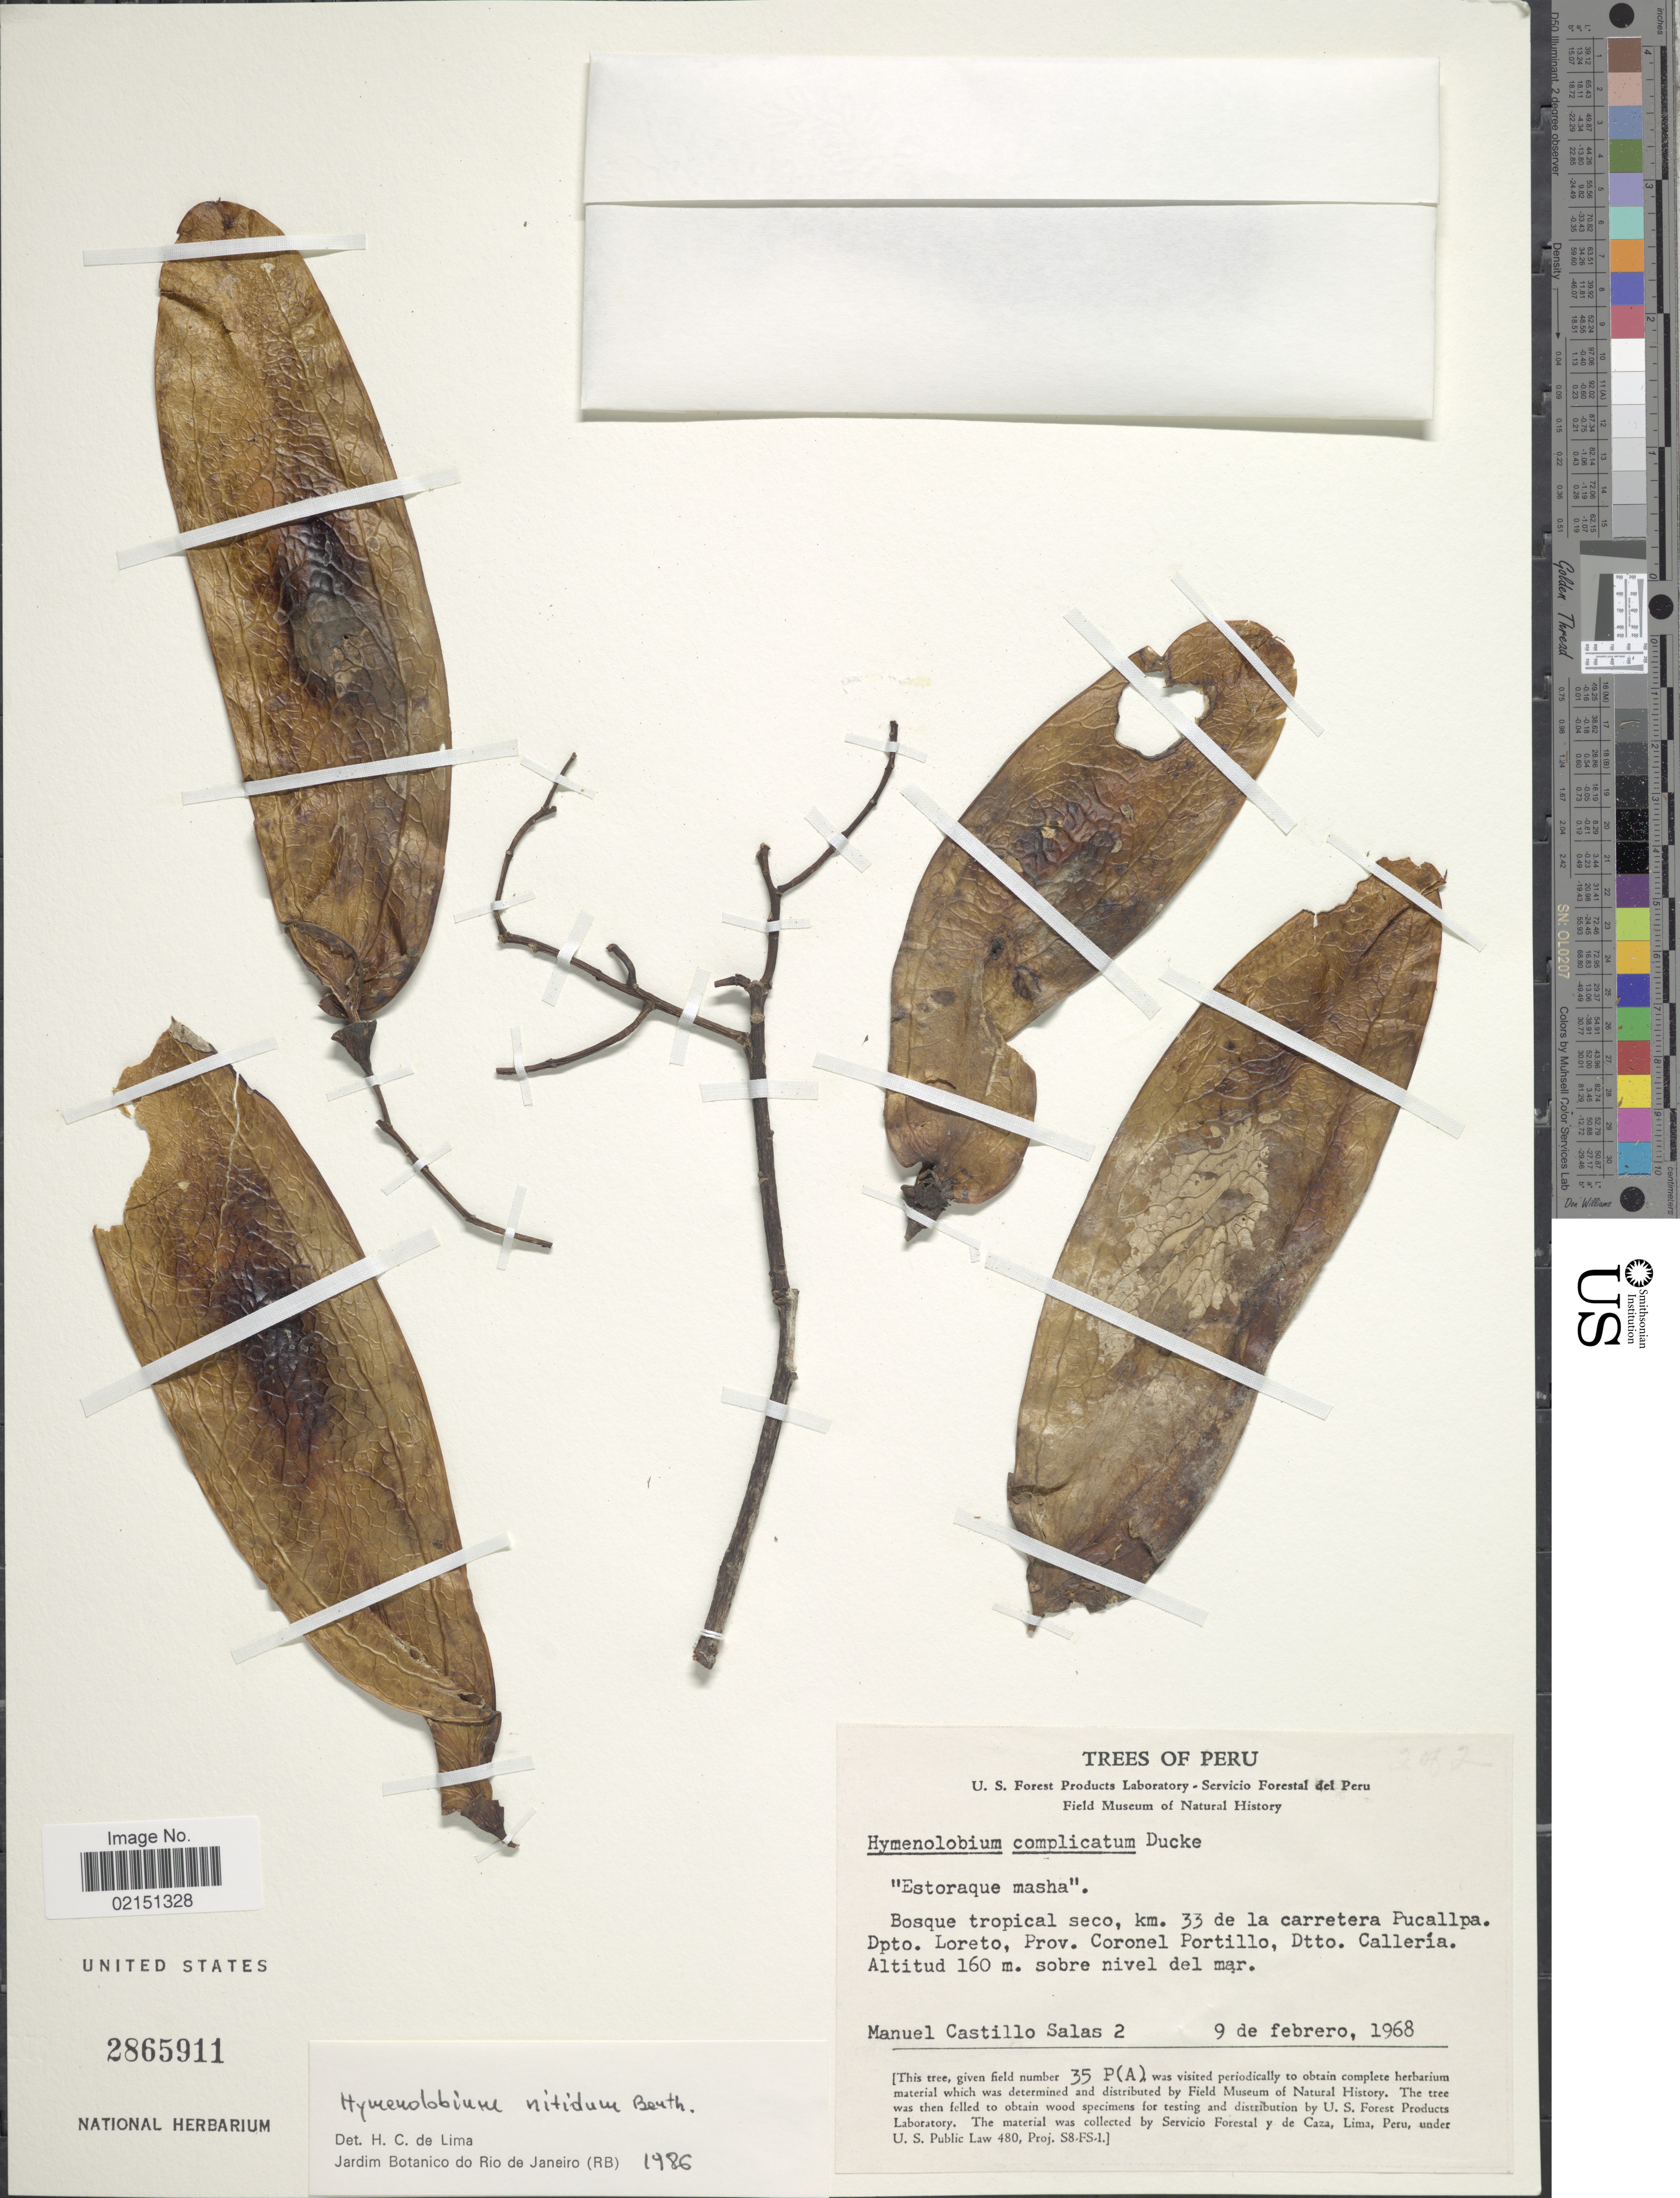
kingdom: Plantae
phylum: Tracheophyta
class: Magnoliopsida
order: Fabales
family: Fabaceae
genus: Hymenolobium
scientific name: Hymenolobium nitidum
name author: Benth.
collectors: M. Castillo S.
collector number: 2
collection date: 1968-02-09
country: Peru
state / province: Loreto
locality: Dpto. Loreto, Prov. Coronel Portilla, Dtto. Calleria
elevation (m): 160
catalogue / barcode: US 2865911